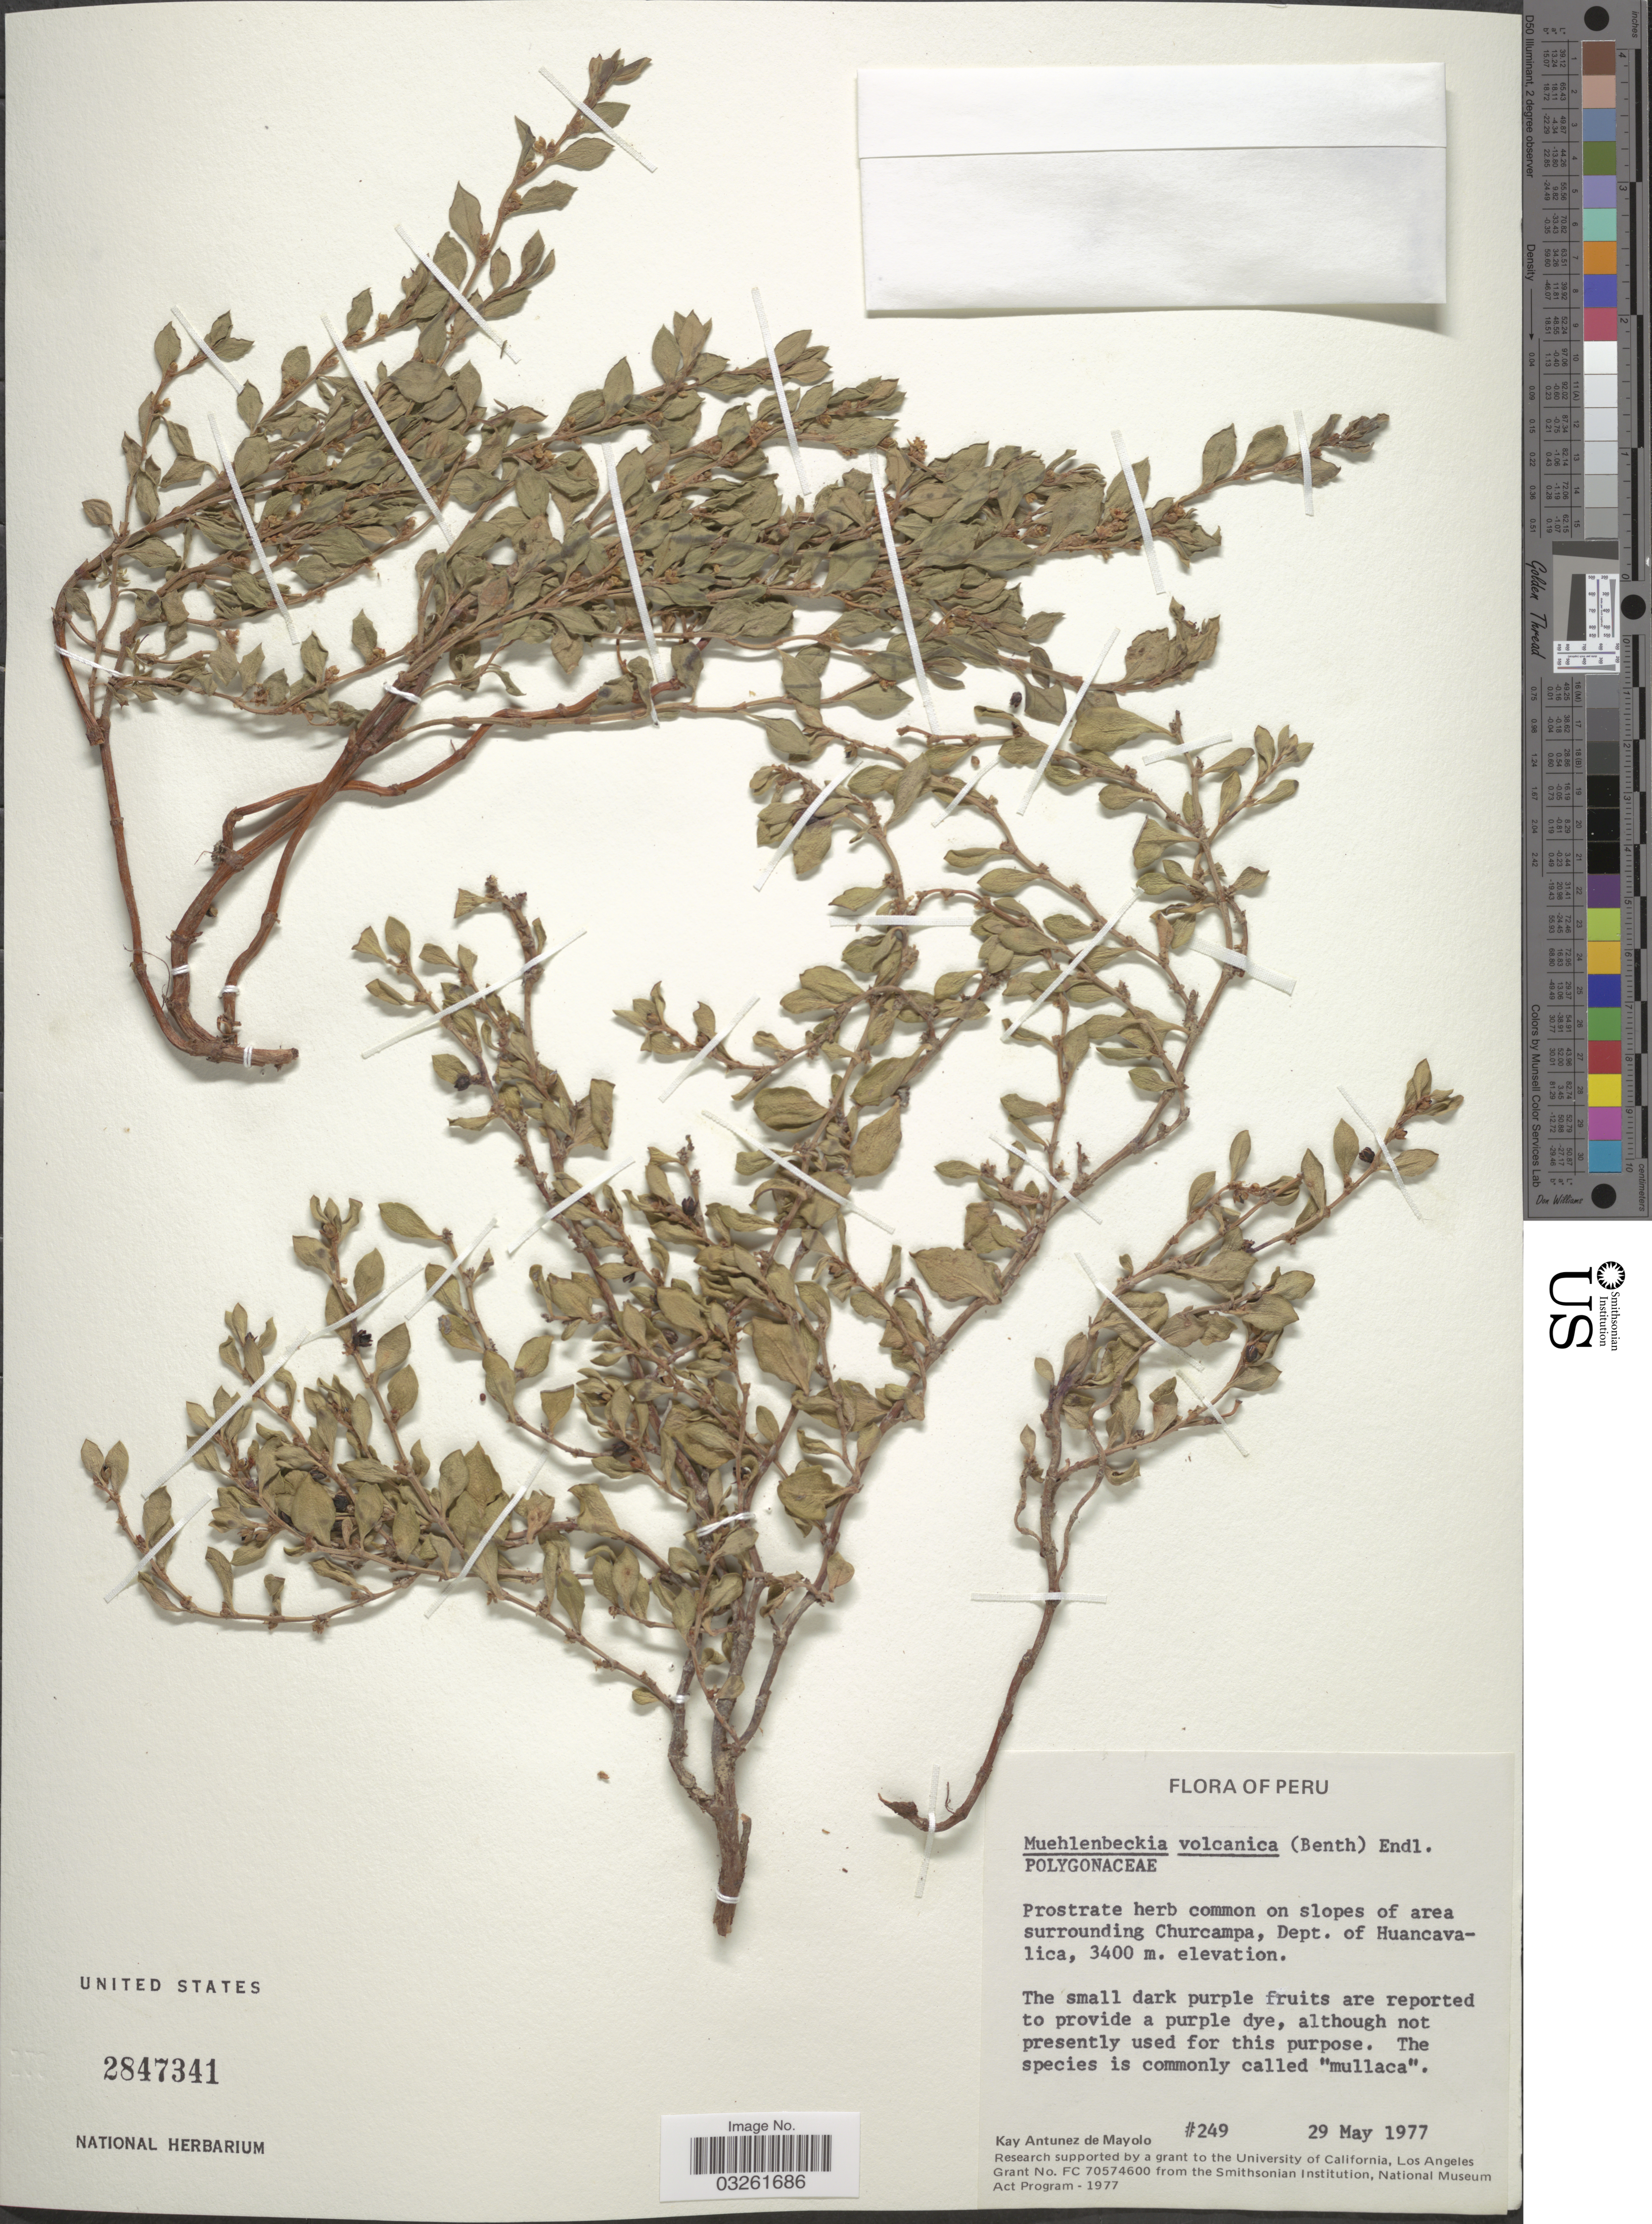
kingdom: Plantae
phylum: Tracheophyta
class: Magnoliopsida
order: Caryophyllales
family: Polygonaceae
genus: Muehlenbeckia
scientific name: Muehlenbeckia volcanica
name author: (Benth.) Endl.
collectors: K. Antunez de Mayolo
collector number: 249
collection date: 1977-05-29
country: Peru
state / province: Huancavelica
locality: Common on slopes of area surrounding Churcampa, Dept. of Huancavelica.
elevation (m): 3400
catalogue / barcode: US 2847341